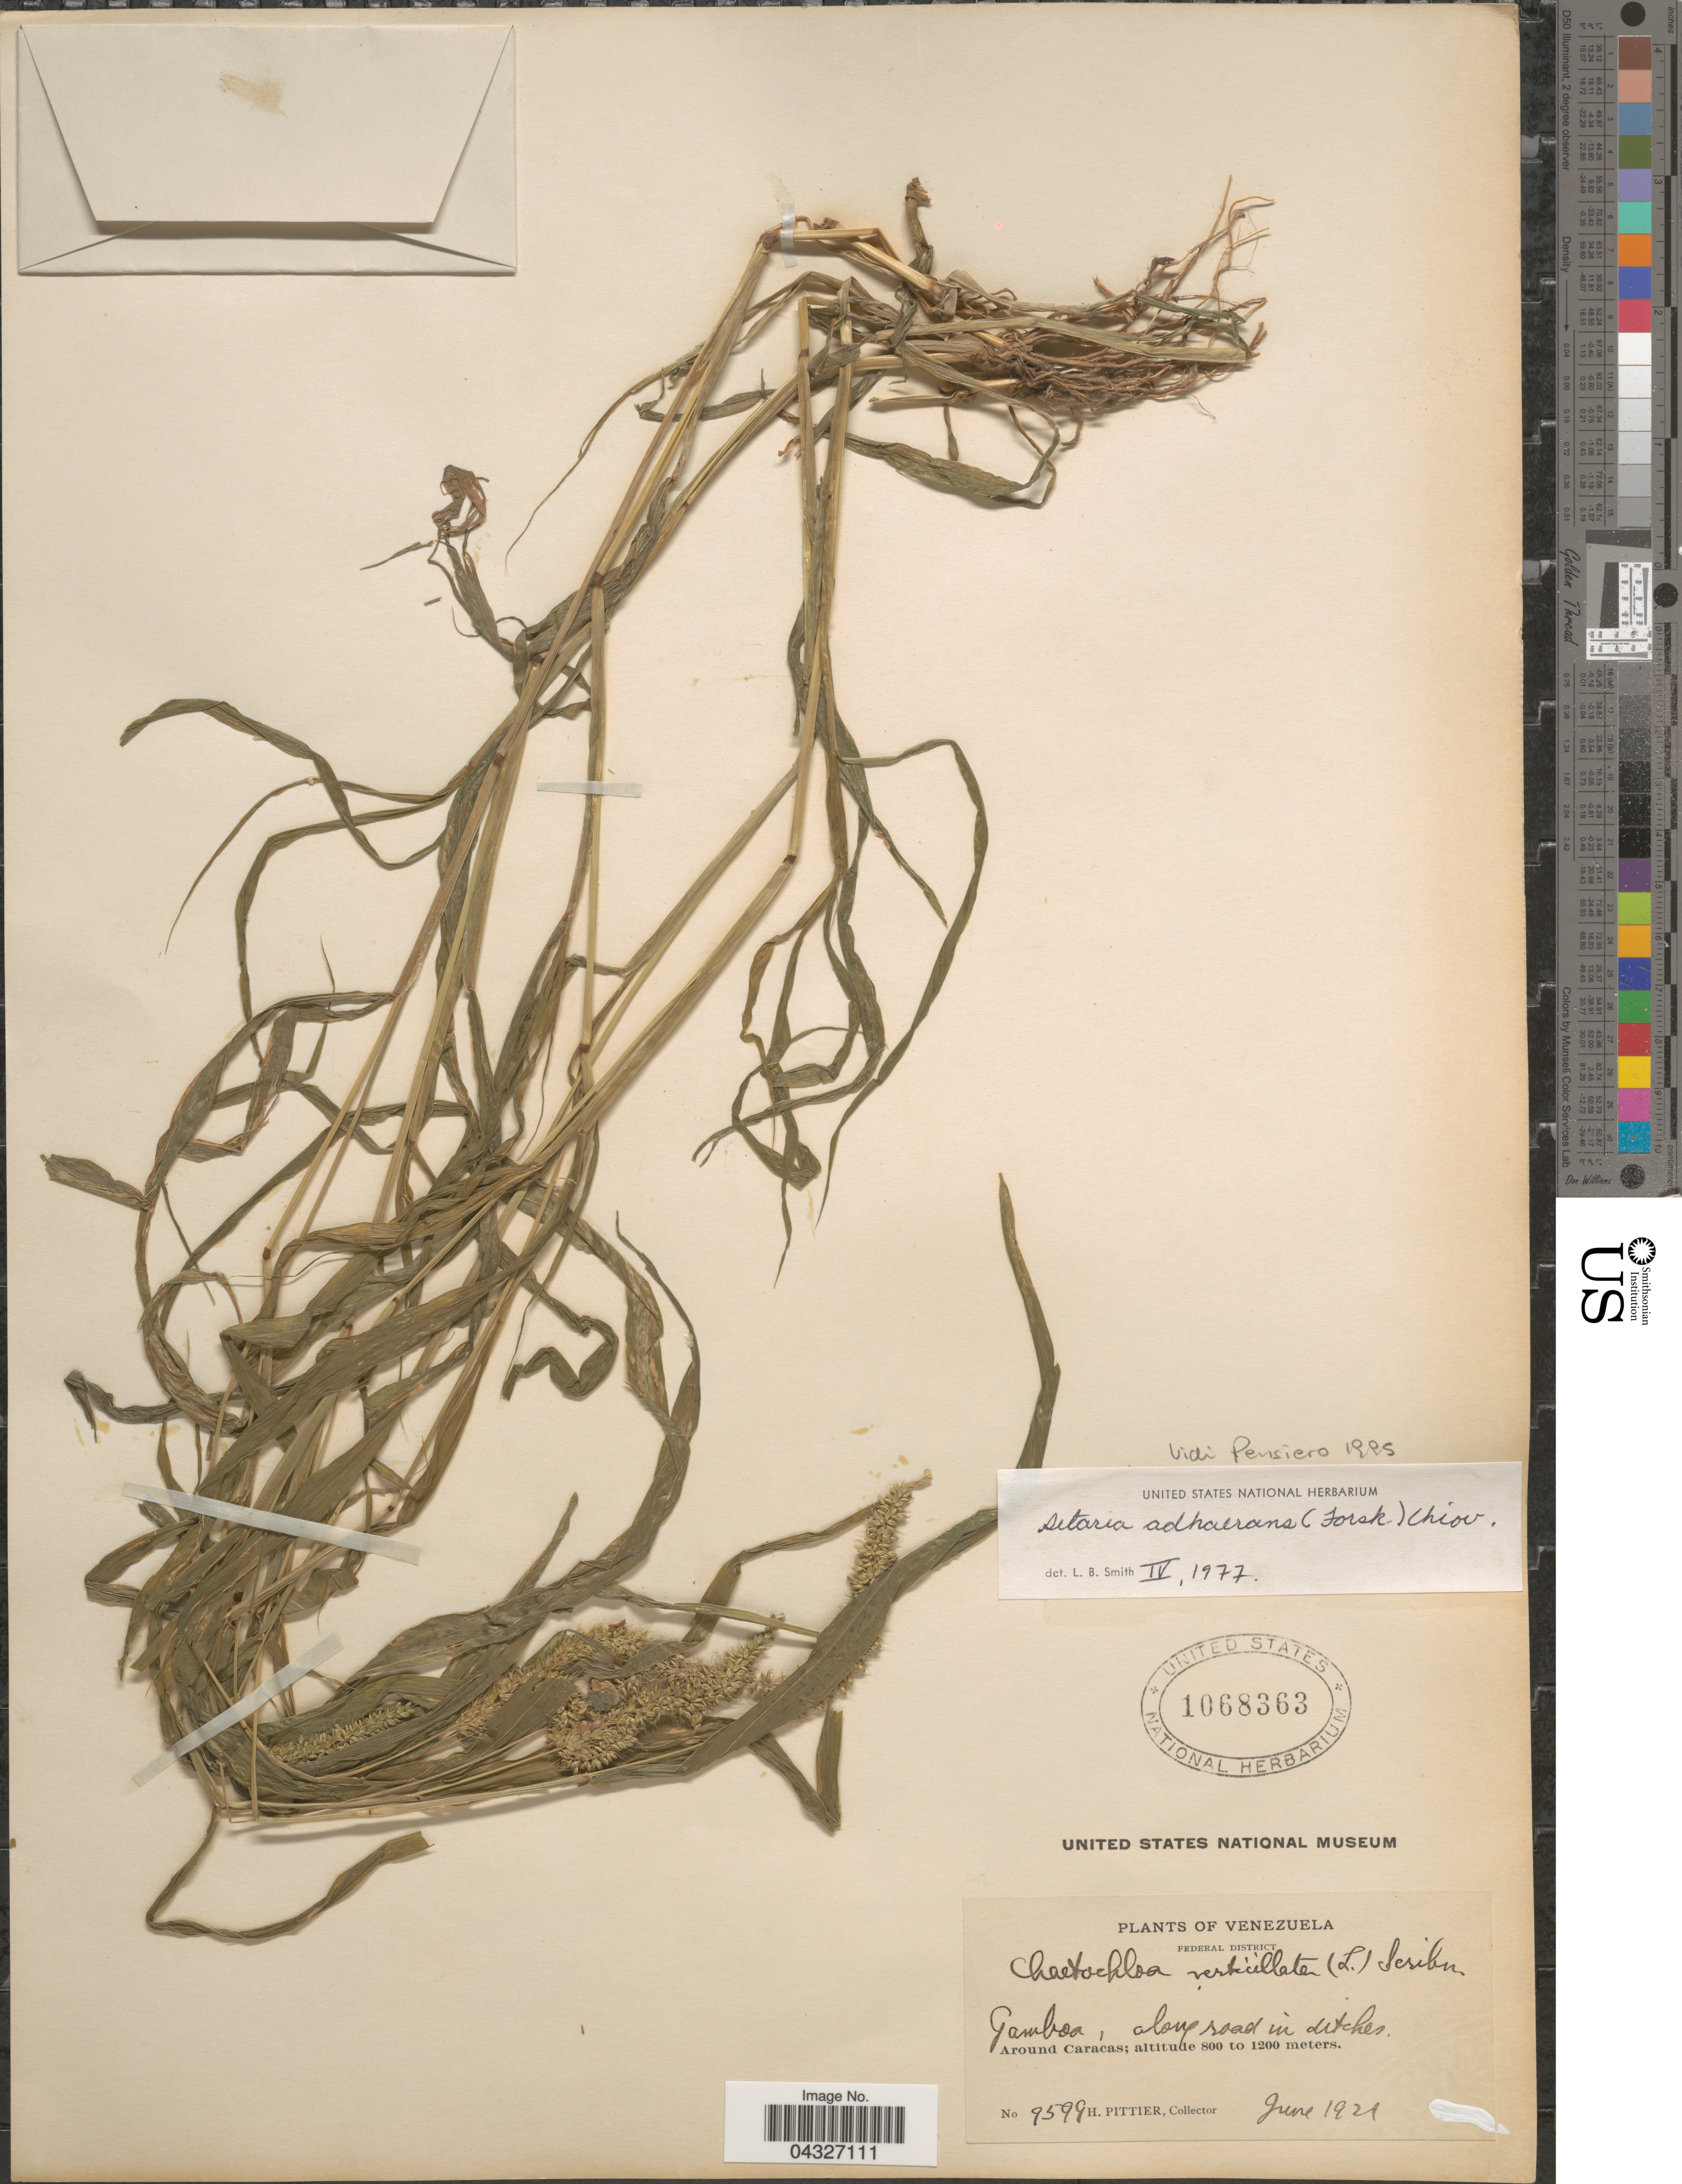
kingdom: Plantae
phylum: Tracheophyta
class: Liliopsida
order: Poales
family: Poaceae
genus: Setaria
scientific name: Setaria adhaerens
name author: (Forssk.) Chiov.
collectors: H. F. Pittier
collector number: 9599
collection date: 1921-06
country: Venezuela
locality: Federal District. Gamboa, along road in ditches. Around Caracas.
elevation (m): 800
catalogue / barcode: US 1068363